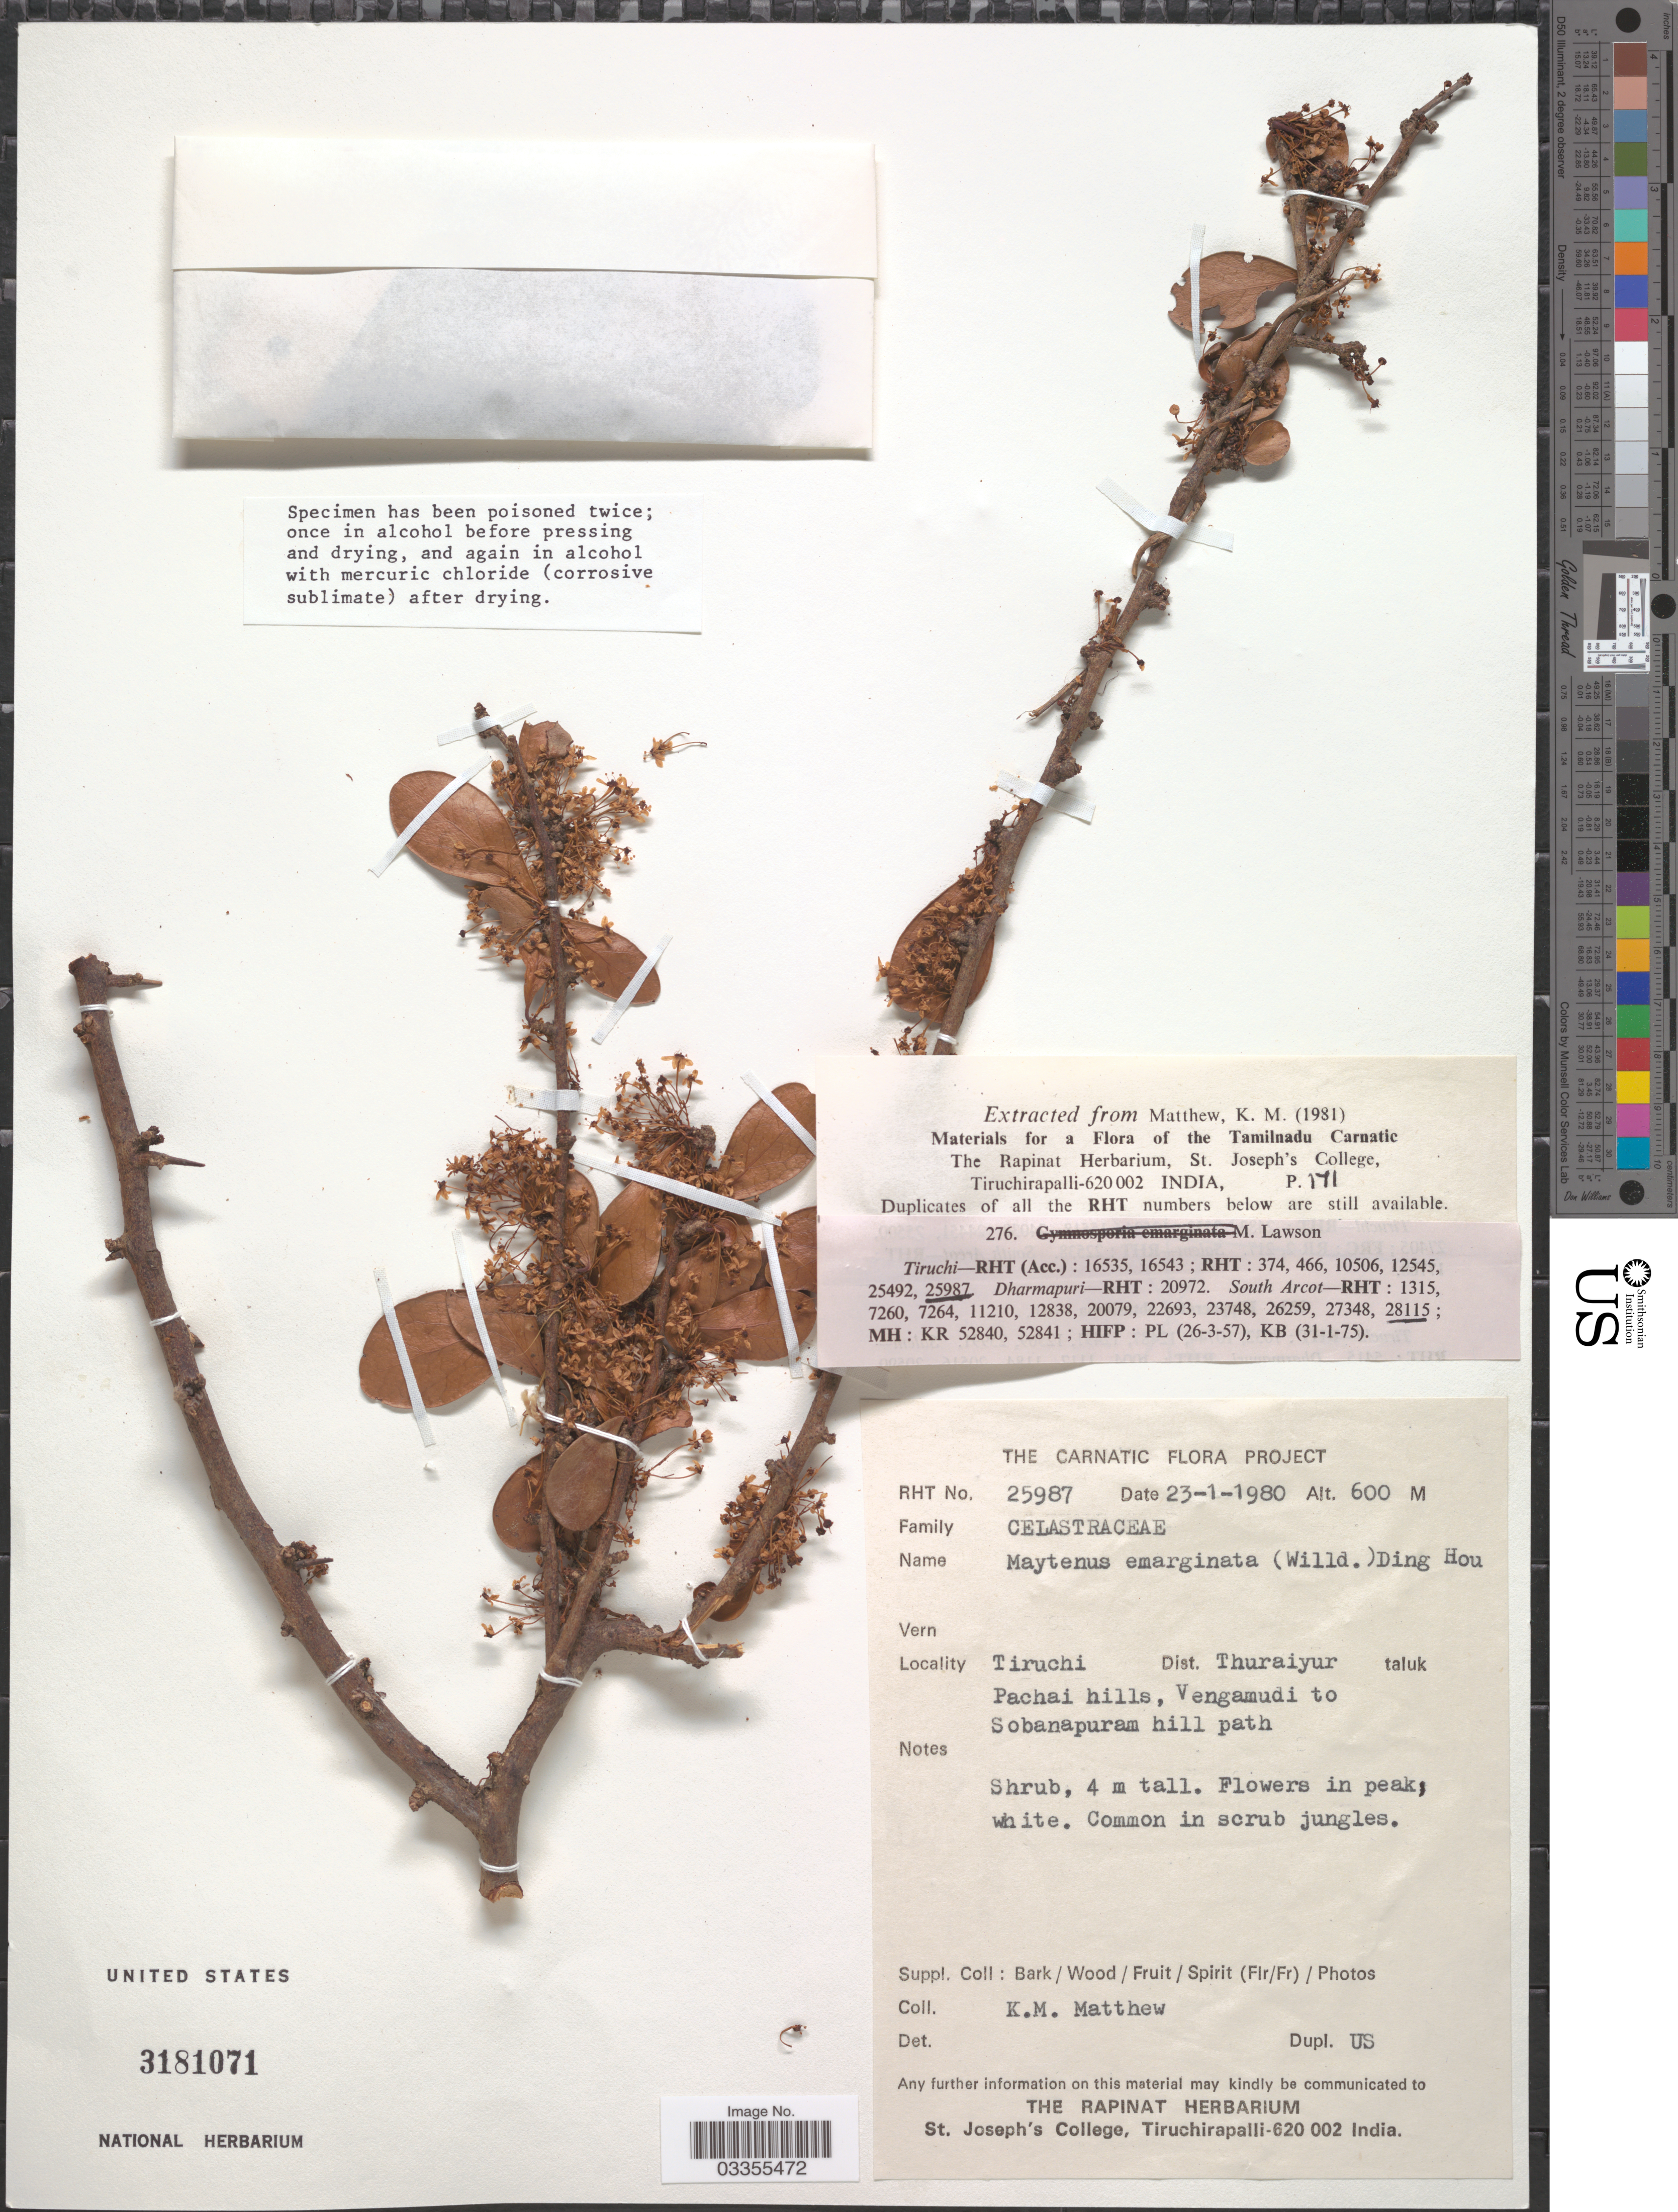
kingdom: Plantae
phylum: Tracheophyta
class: Magnoliopsida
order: Celastrales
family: Celastraceae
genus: Gymnosporia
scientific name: Gymnosporia emarginata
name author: (Willd.) Thwaites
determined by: Strong, Mark T., (BOT), Smithsonian Institution - National Museum of Natural History (UNITED STATES)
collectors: K. M. Matthew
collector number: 25987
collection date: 1980-01-23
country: India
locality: Tiruchi. Dist. Thuraiyur taluk Pachai hills, Vengamudi to Sobanapuram hill path.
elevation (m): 600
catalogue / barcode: US 3181071